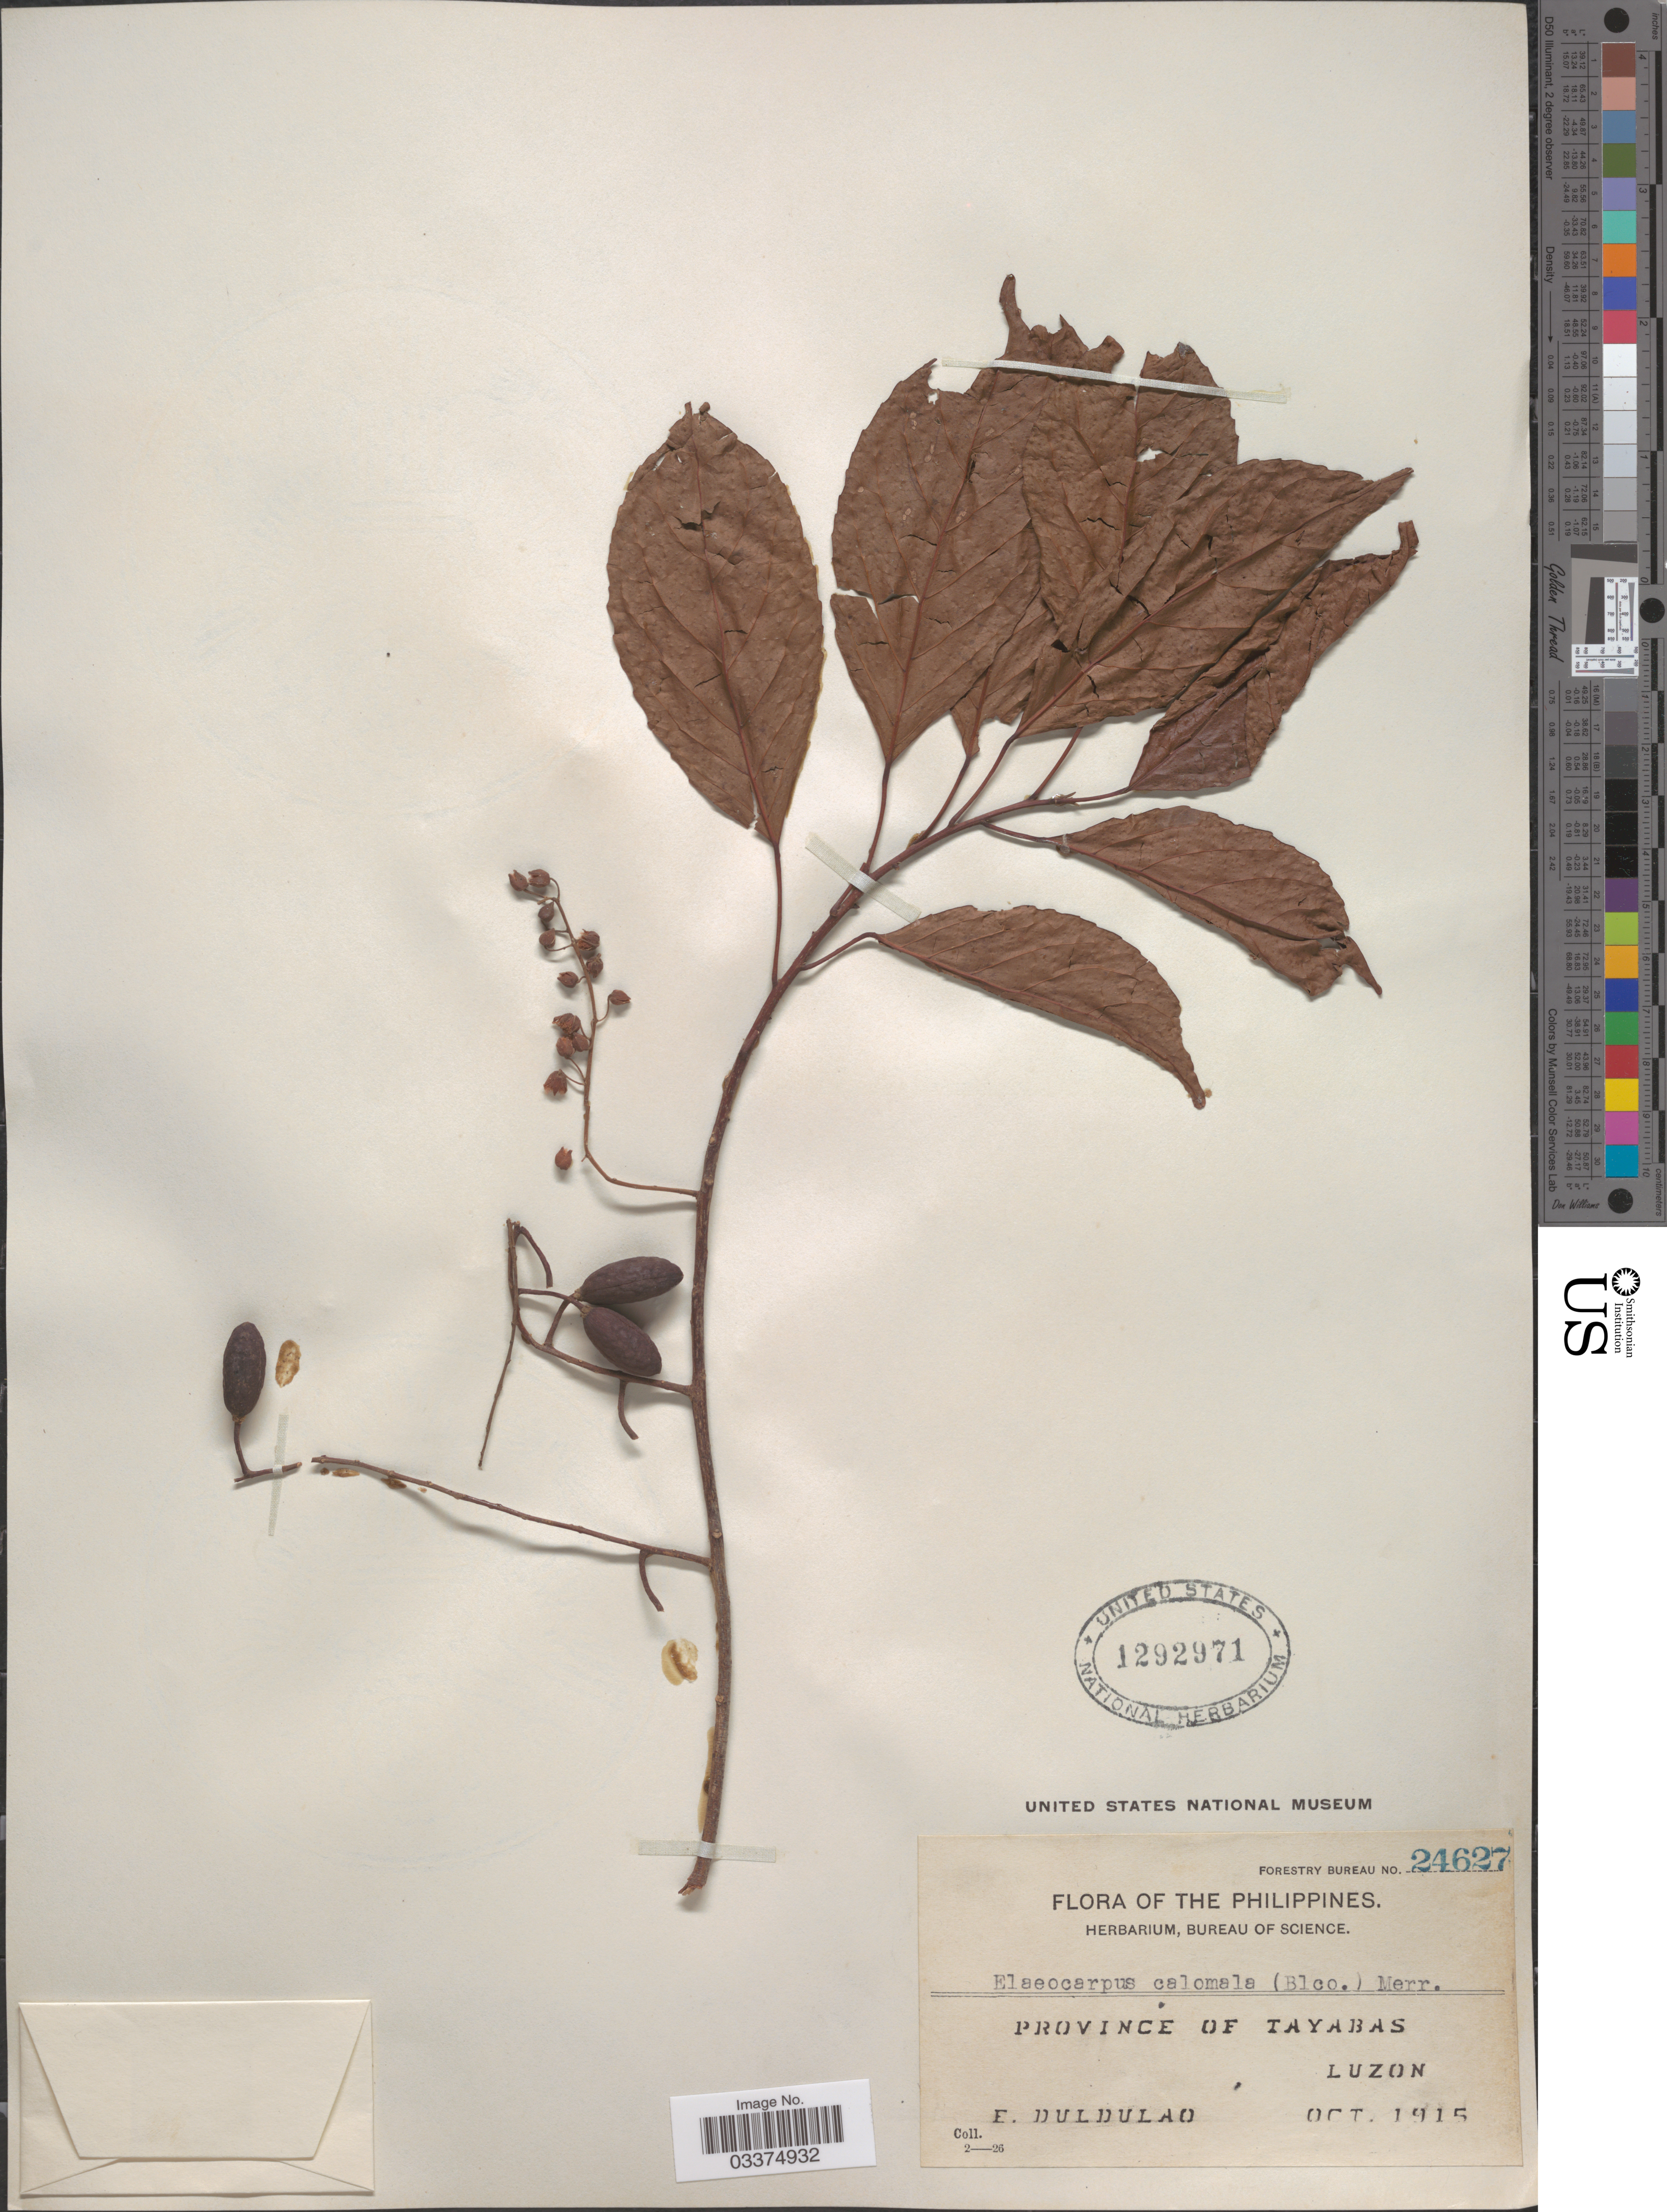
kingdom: Plantae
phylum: Tracheophyta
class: Magnoliopsida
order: Oxalidales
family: Elaeocarpaceae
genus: Elaeocarpus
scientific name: Elaeocarpus calomala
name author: (Blanco) Merr.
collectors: E. Duldulao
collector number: Forestry Bureau 24627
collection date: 1915-10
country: Philippines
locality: Province of Tayabas, Luzon.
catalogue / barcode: US 1292971